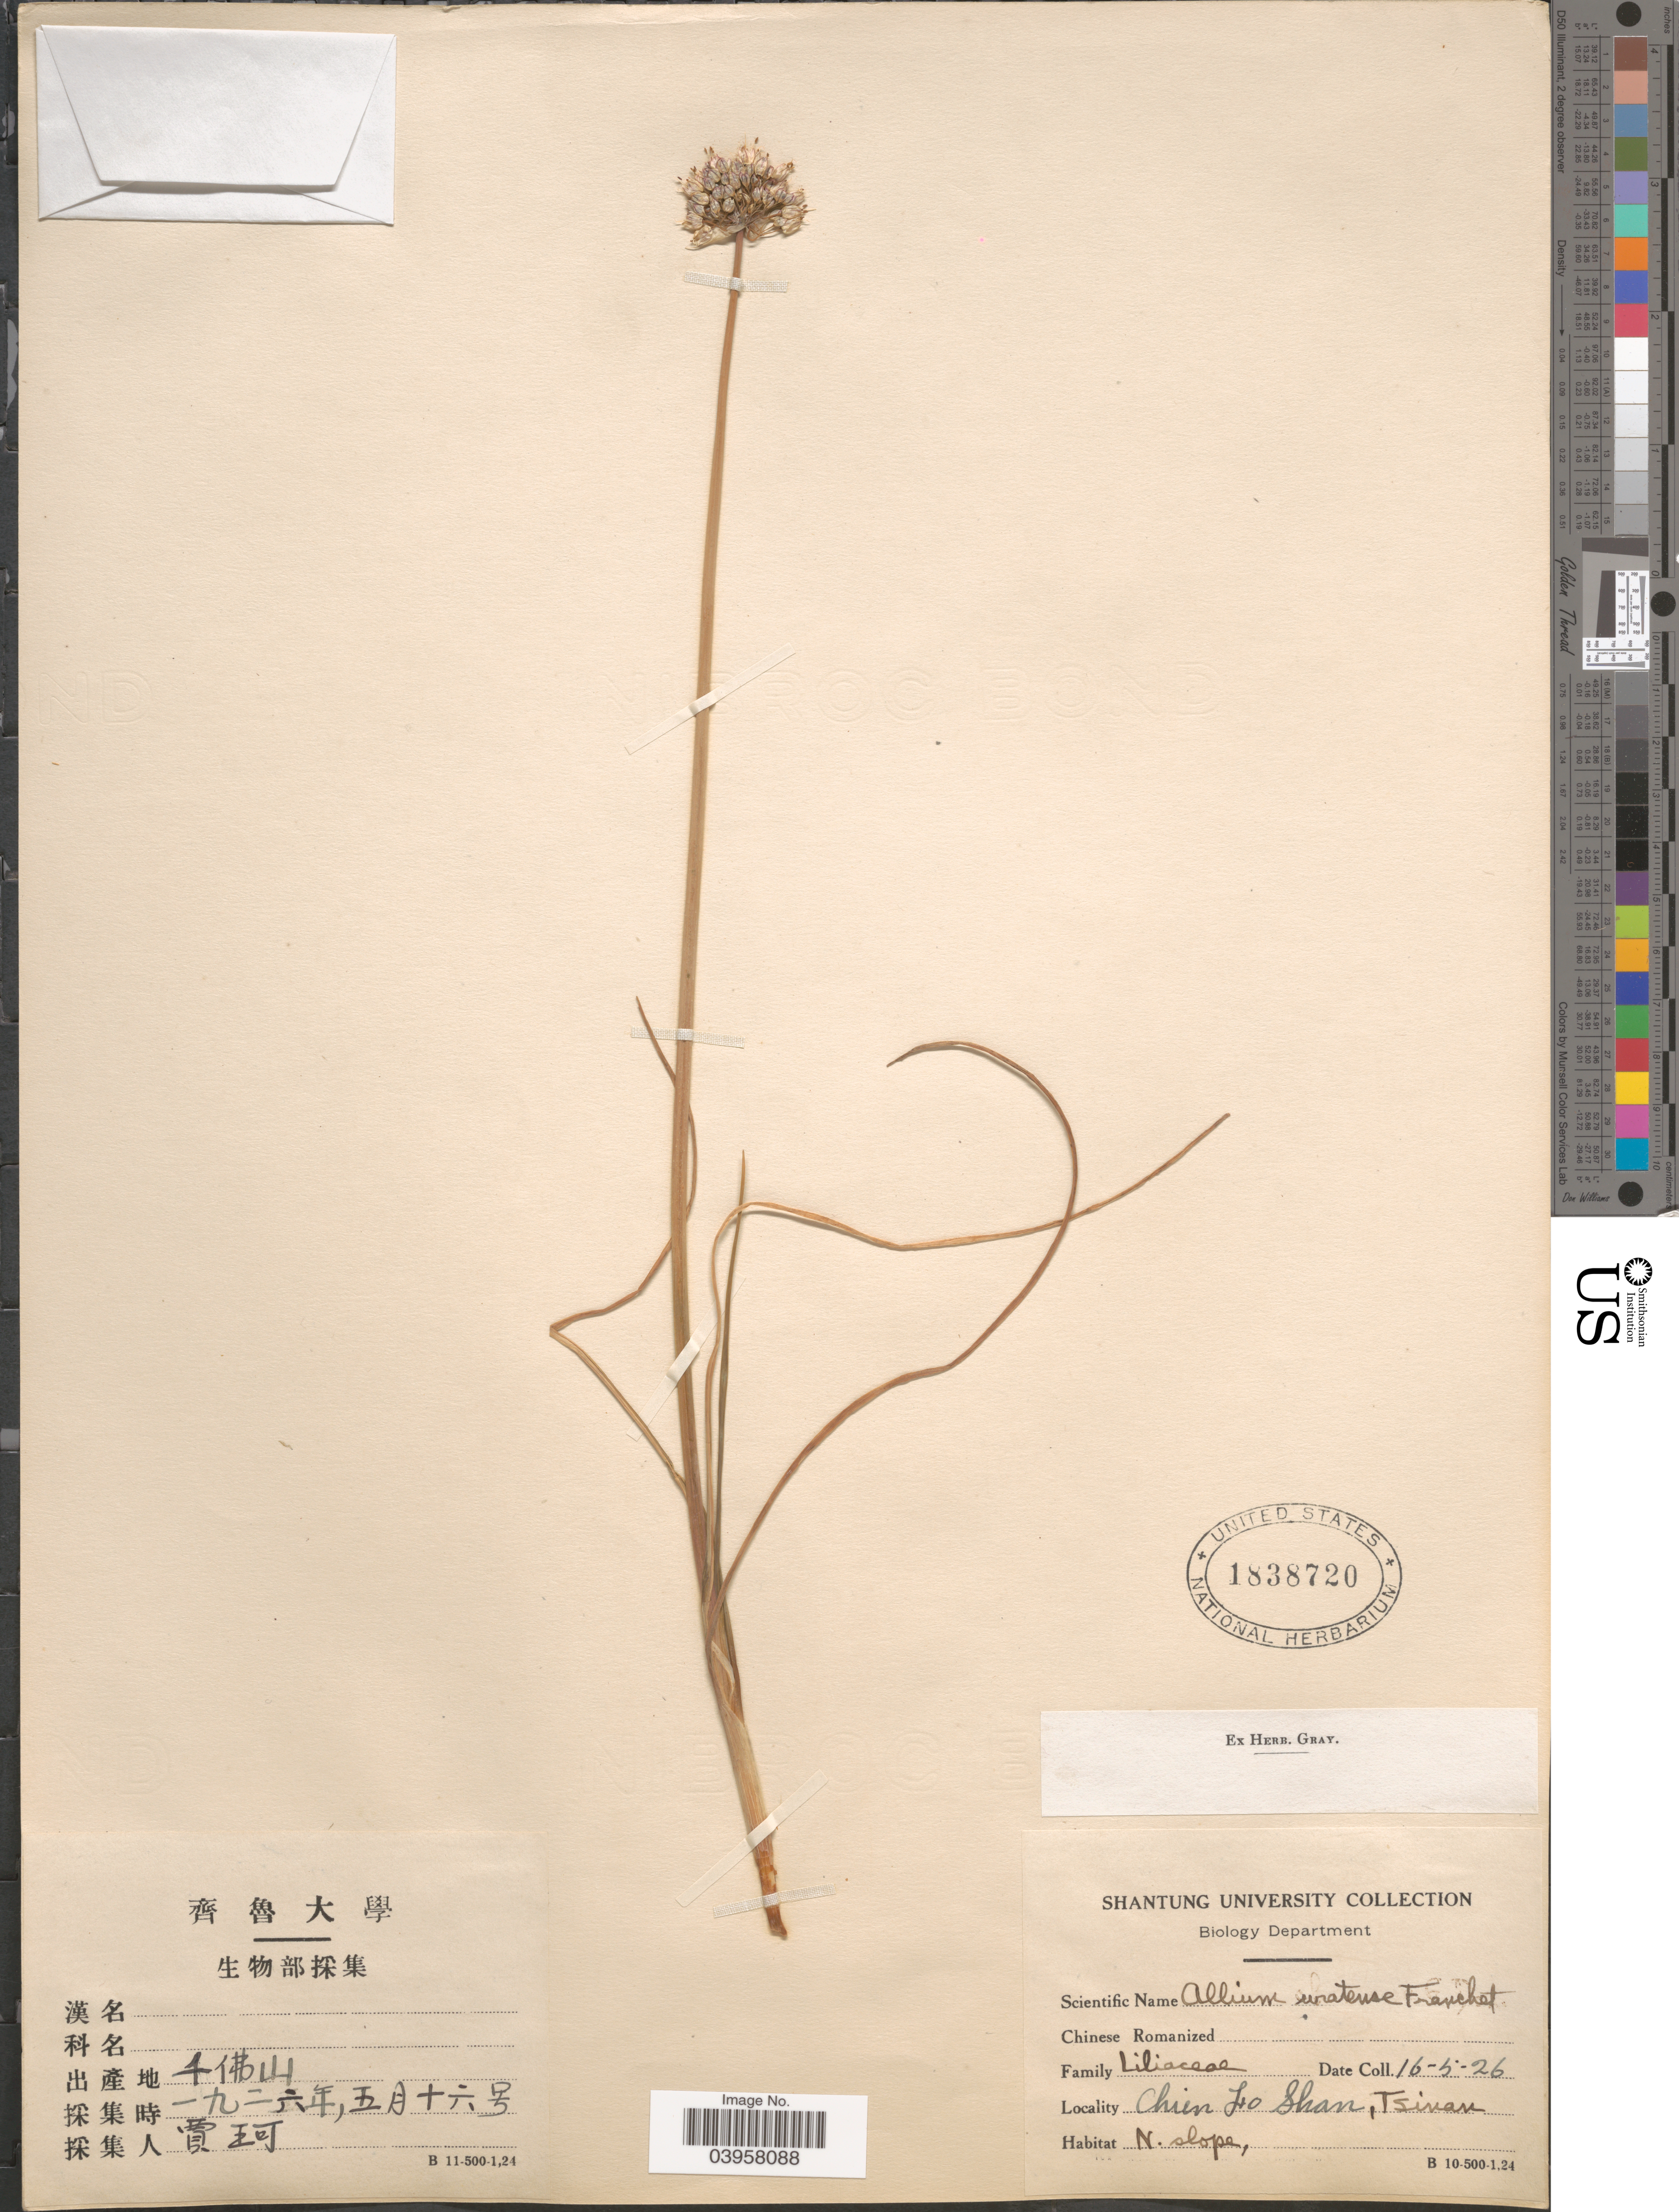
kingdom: Plantae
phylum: Tracheophyta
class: Liliopsida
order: Asparagales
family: Amaryllidaceae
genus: Allium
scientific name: Allium uratense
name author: Franch.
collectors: ex herb. Gray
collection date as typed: Transcribed d/m/y: 16/5/26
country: China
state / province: Shandong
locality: Chien Fo Shan, Tsinan. N. slope.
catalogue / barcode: US 1838720